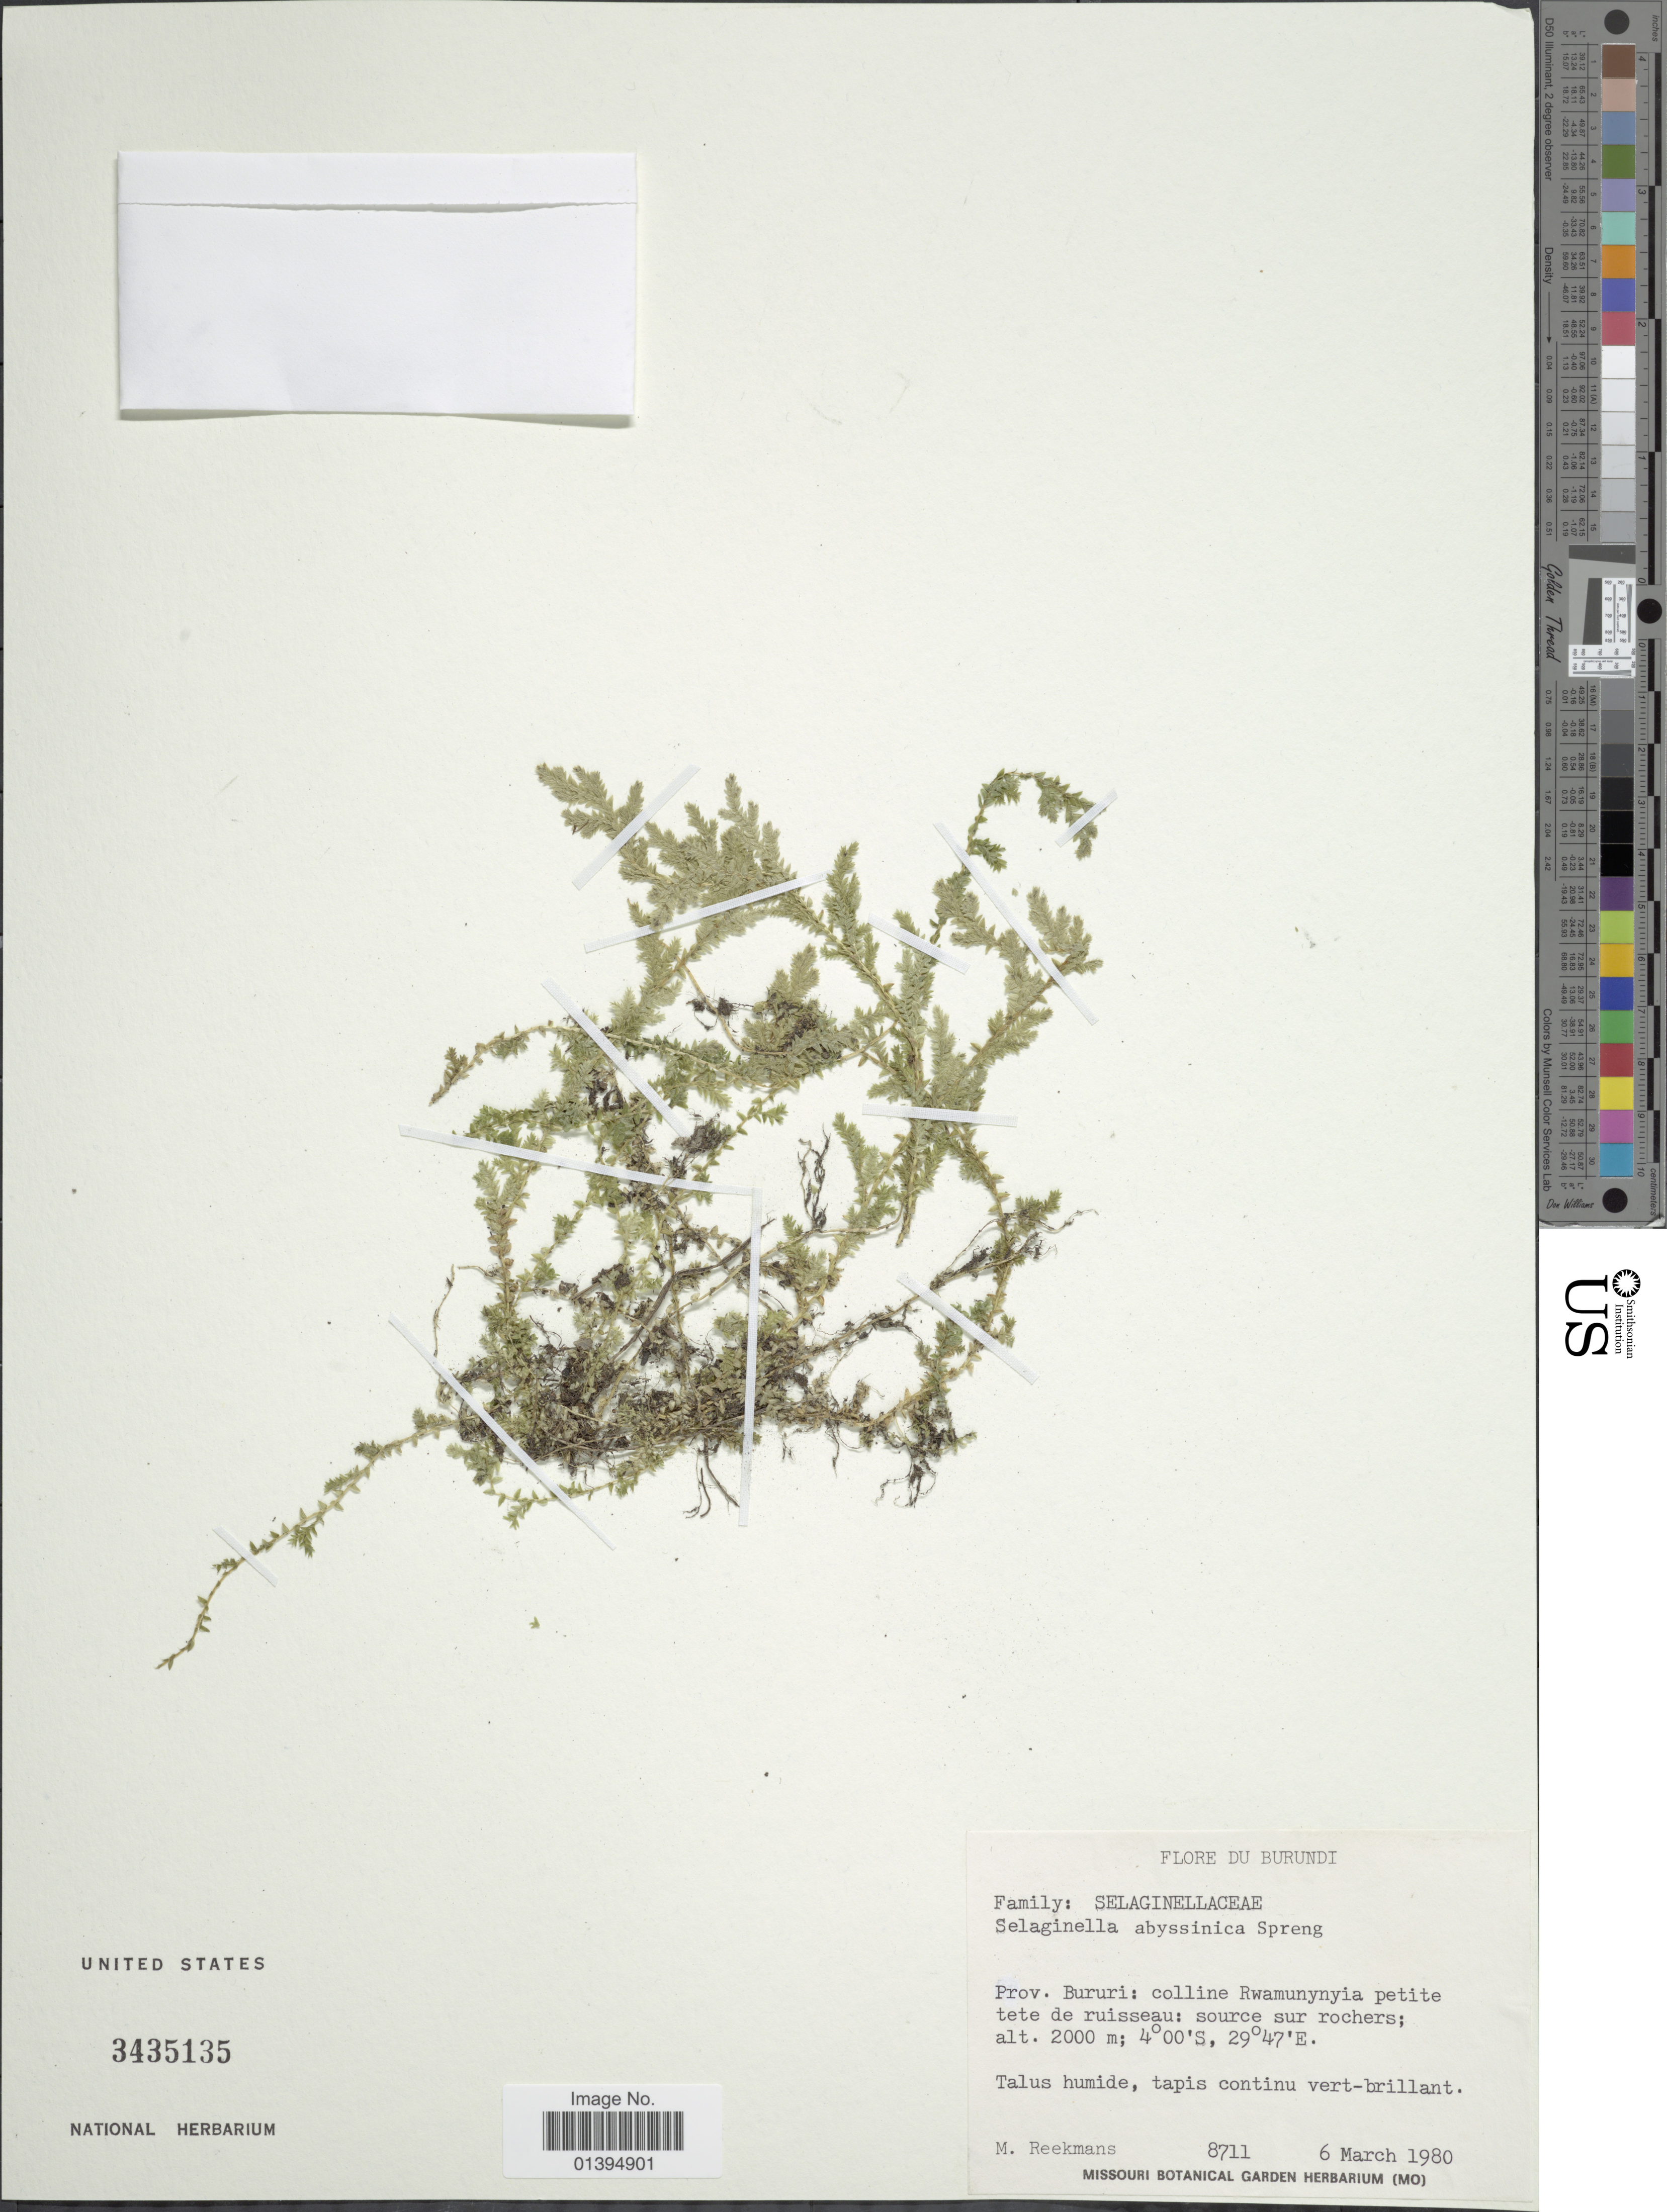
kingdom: Plantae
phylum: Tracheophyta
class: Lycopodiopsida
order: Selaginellales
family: Selaginellaceae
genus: Selaginella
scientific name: Selaginella abyssinica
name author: Spring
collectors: M. Reekmans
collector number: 8711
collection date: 1980-03-06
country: Burundi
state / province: Bururi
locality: Colline Rwamunynyia petite tete de ruisseau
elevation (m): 2000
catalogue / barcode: US 3435135